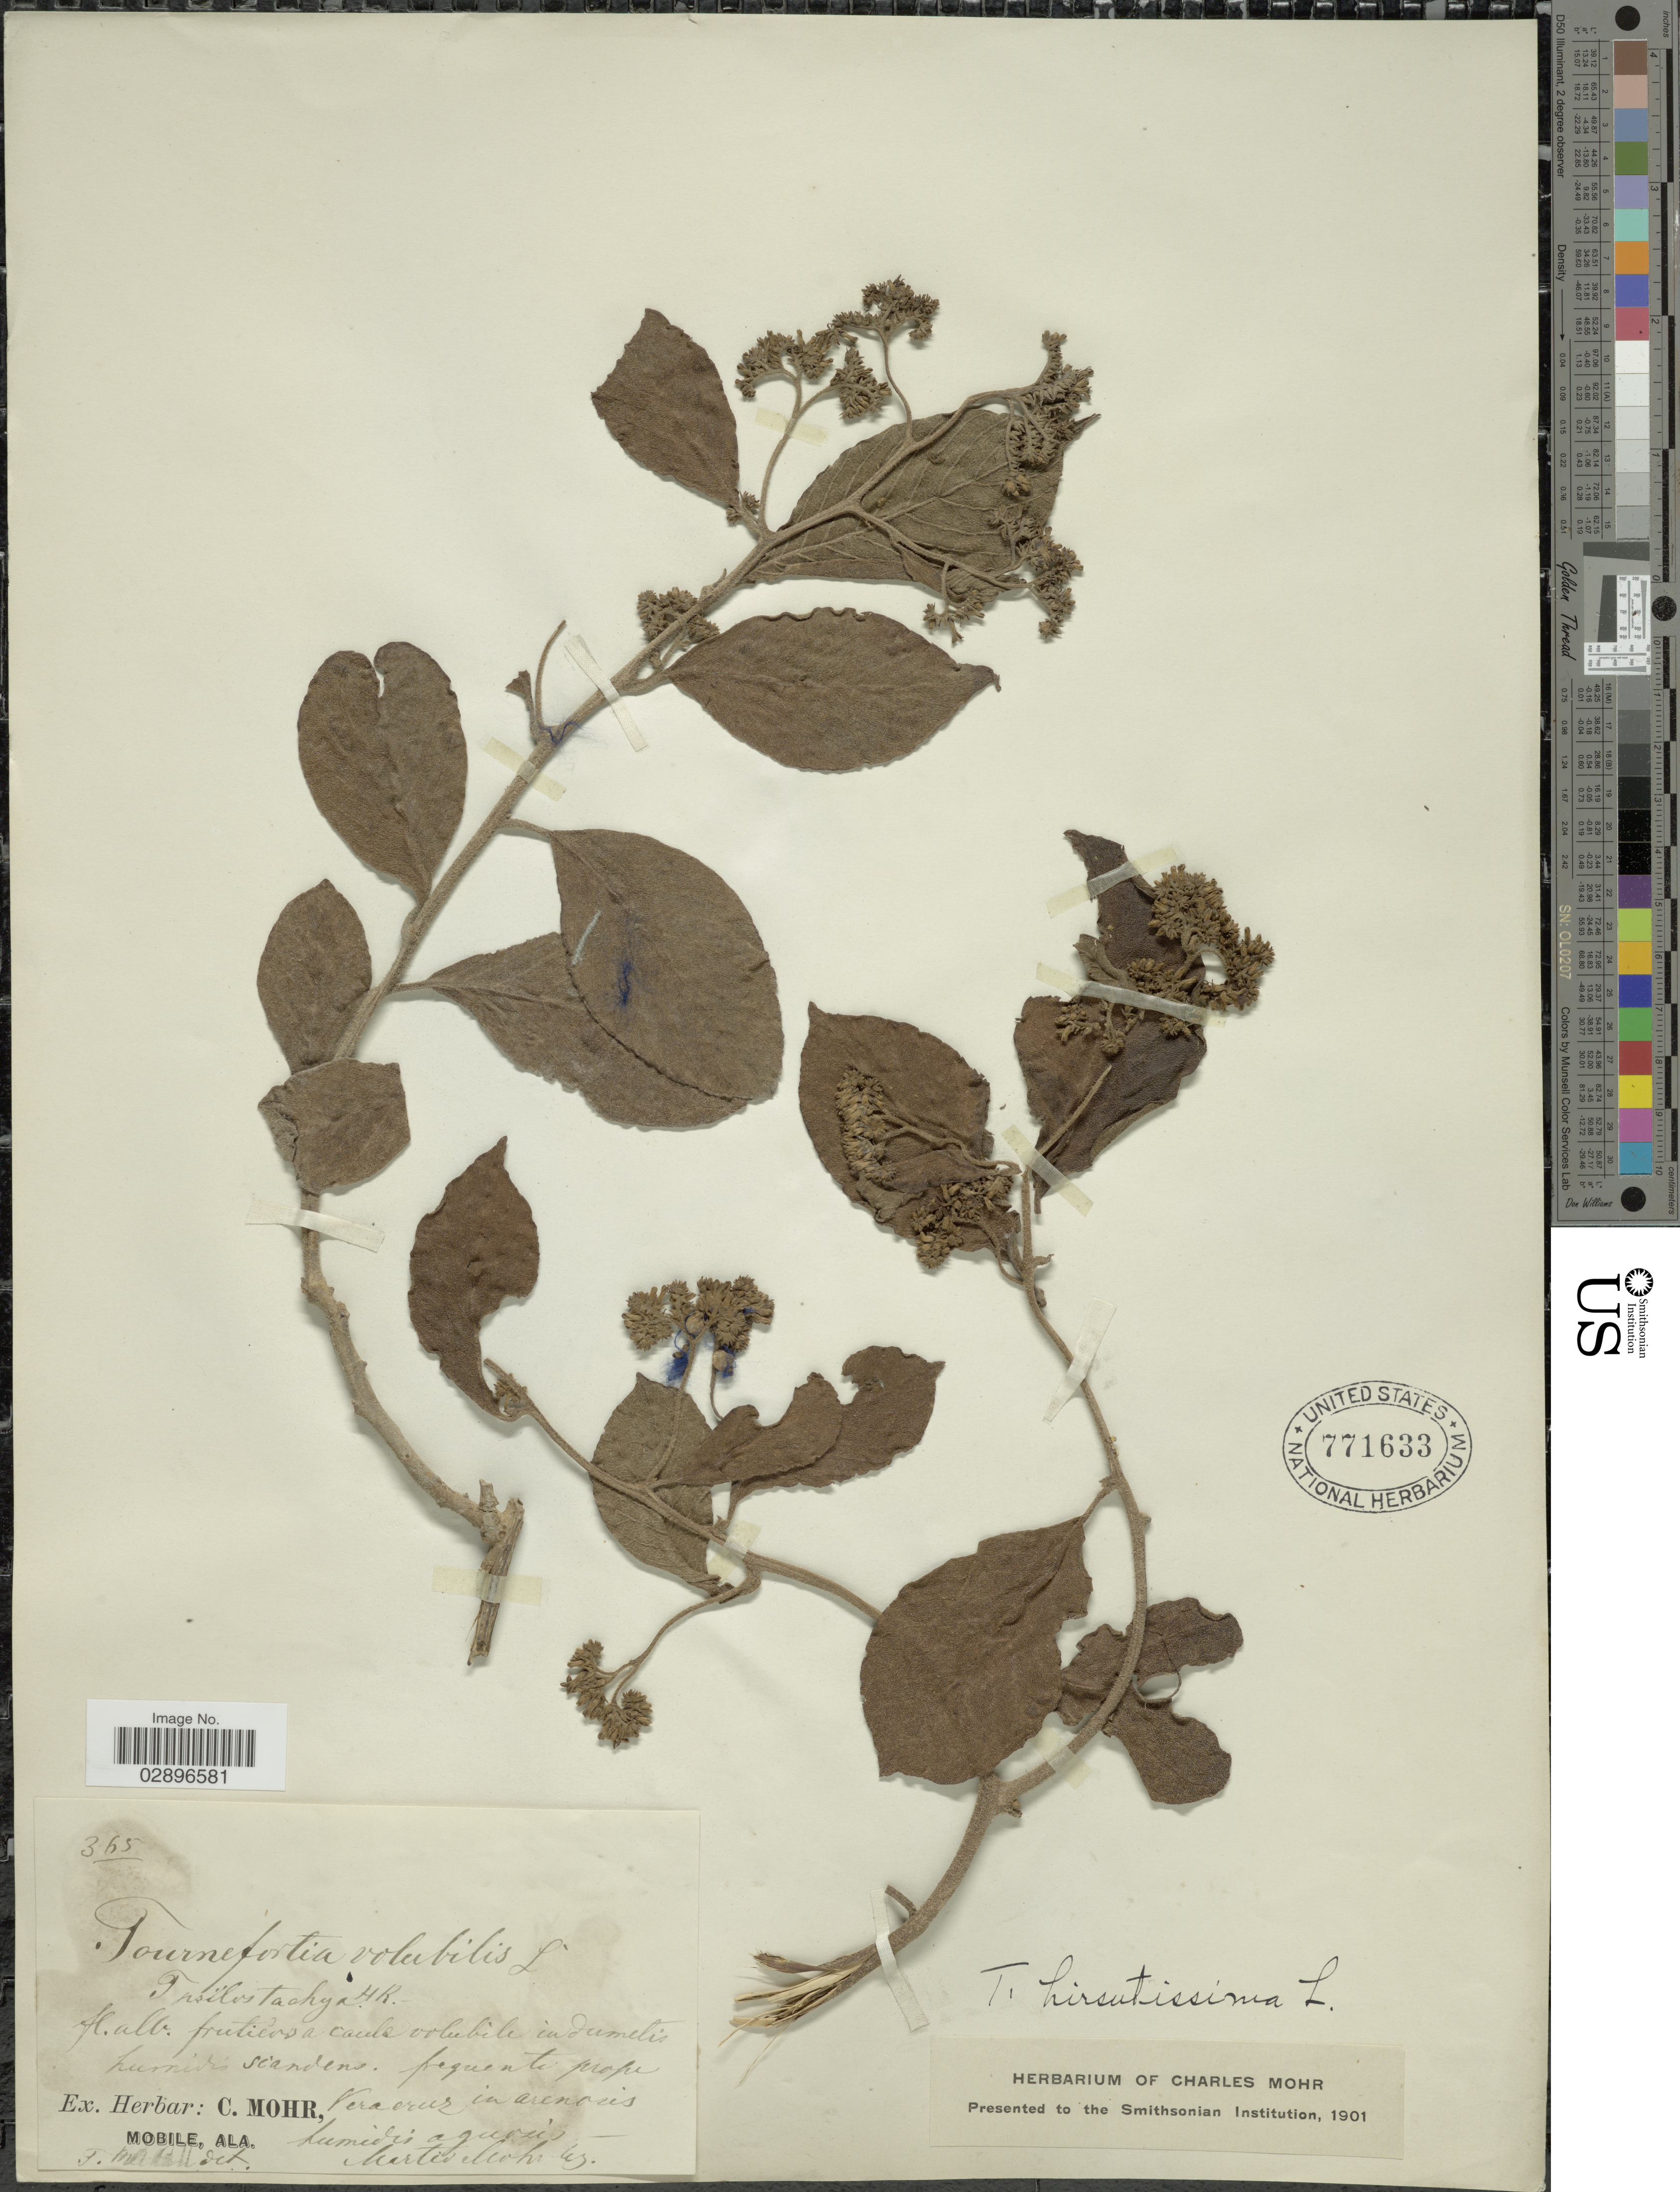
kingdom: Plantae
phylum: Tracheophyta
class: Magnoliopsida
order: Boraginales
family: Heliotropiaceae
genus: Tournefortia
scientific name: Tournefortia hirsutissima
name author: L.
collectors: M. Mohr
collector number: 365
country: Mexico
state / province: Veracruz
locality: Veracruz in arenosis.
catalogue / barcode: US 771633